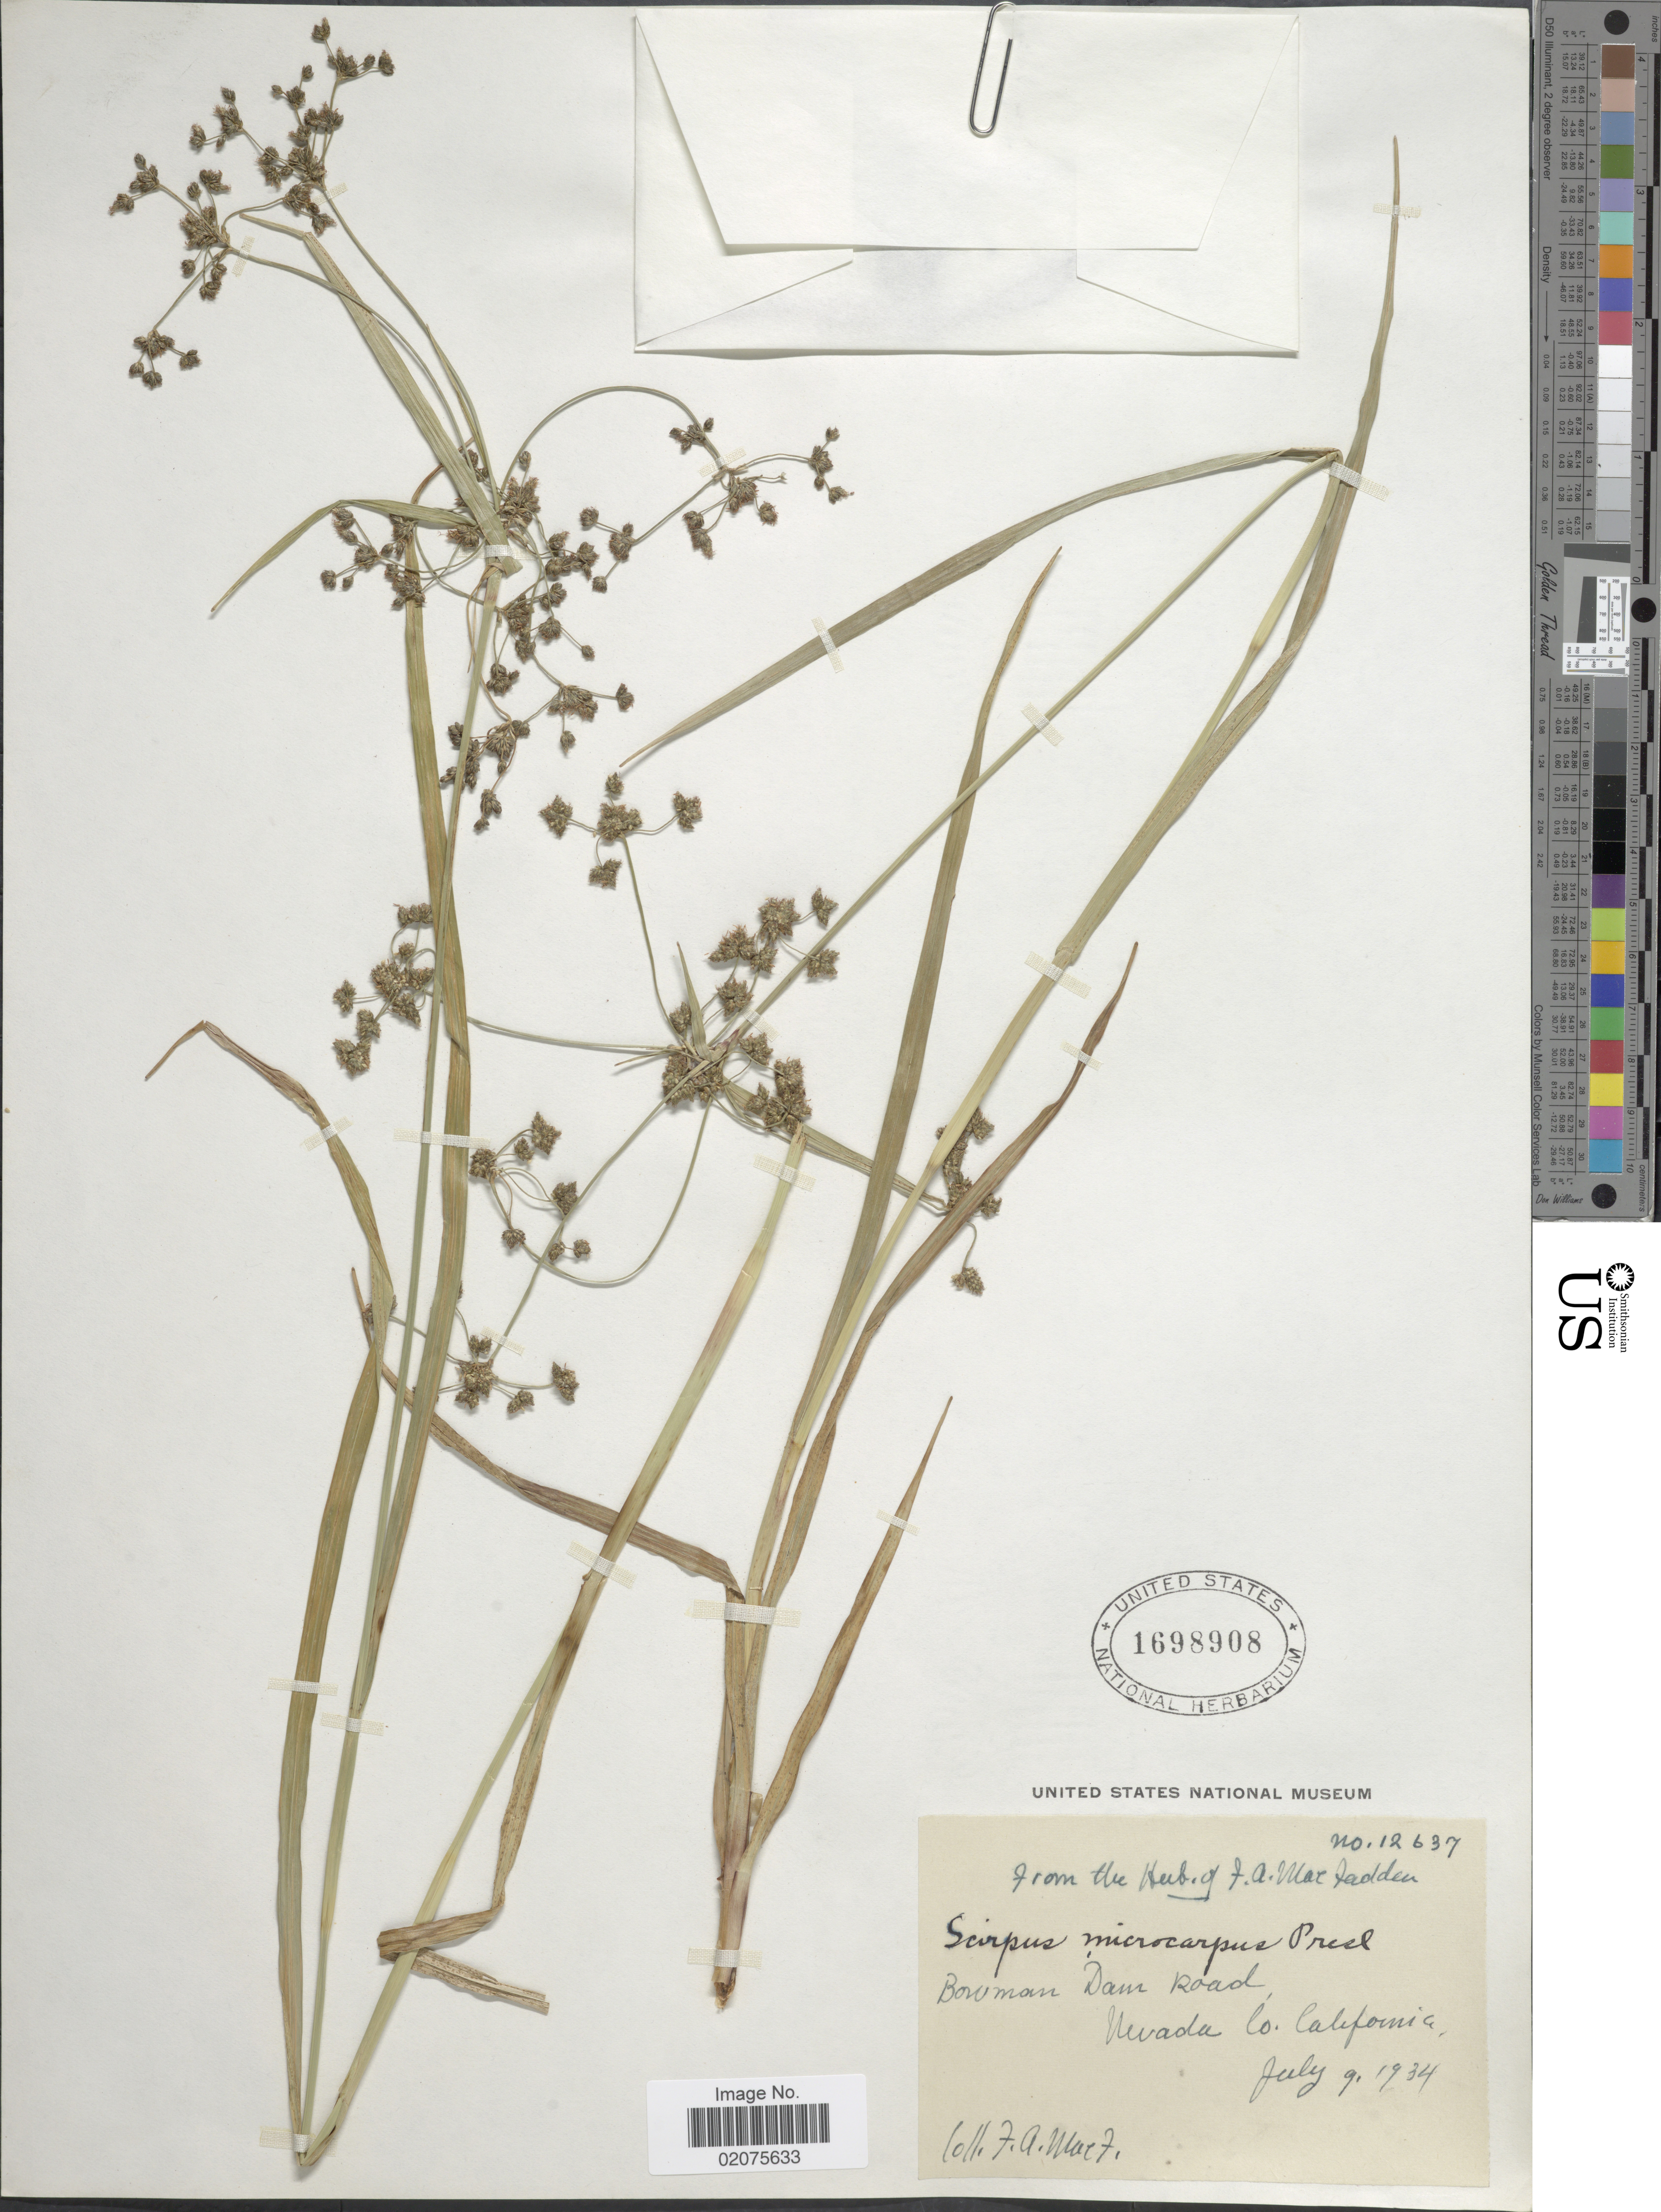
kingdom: Plantae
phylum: Tracheophyta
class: Liliopsida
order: Poales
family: Cyperaceae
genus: Scirpus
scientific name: Scirpus microcarpus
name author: J. Presl & C. Presl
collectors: F. MacFadden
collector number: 12637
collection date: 1934-07-09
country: United States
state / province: California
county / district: Nevada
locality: Bowman Dam Road. Nevada Co.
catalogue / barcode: US 1698908